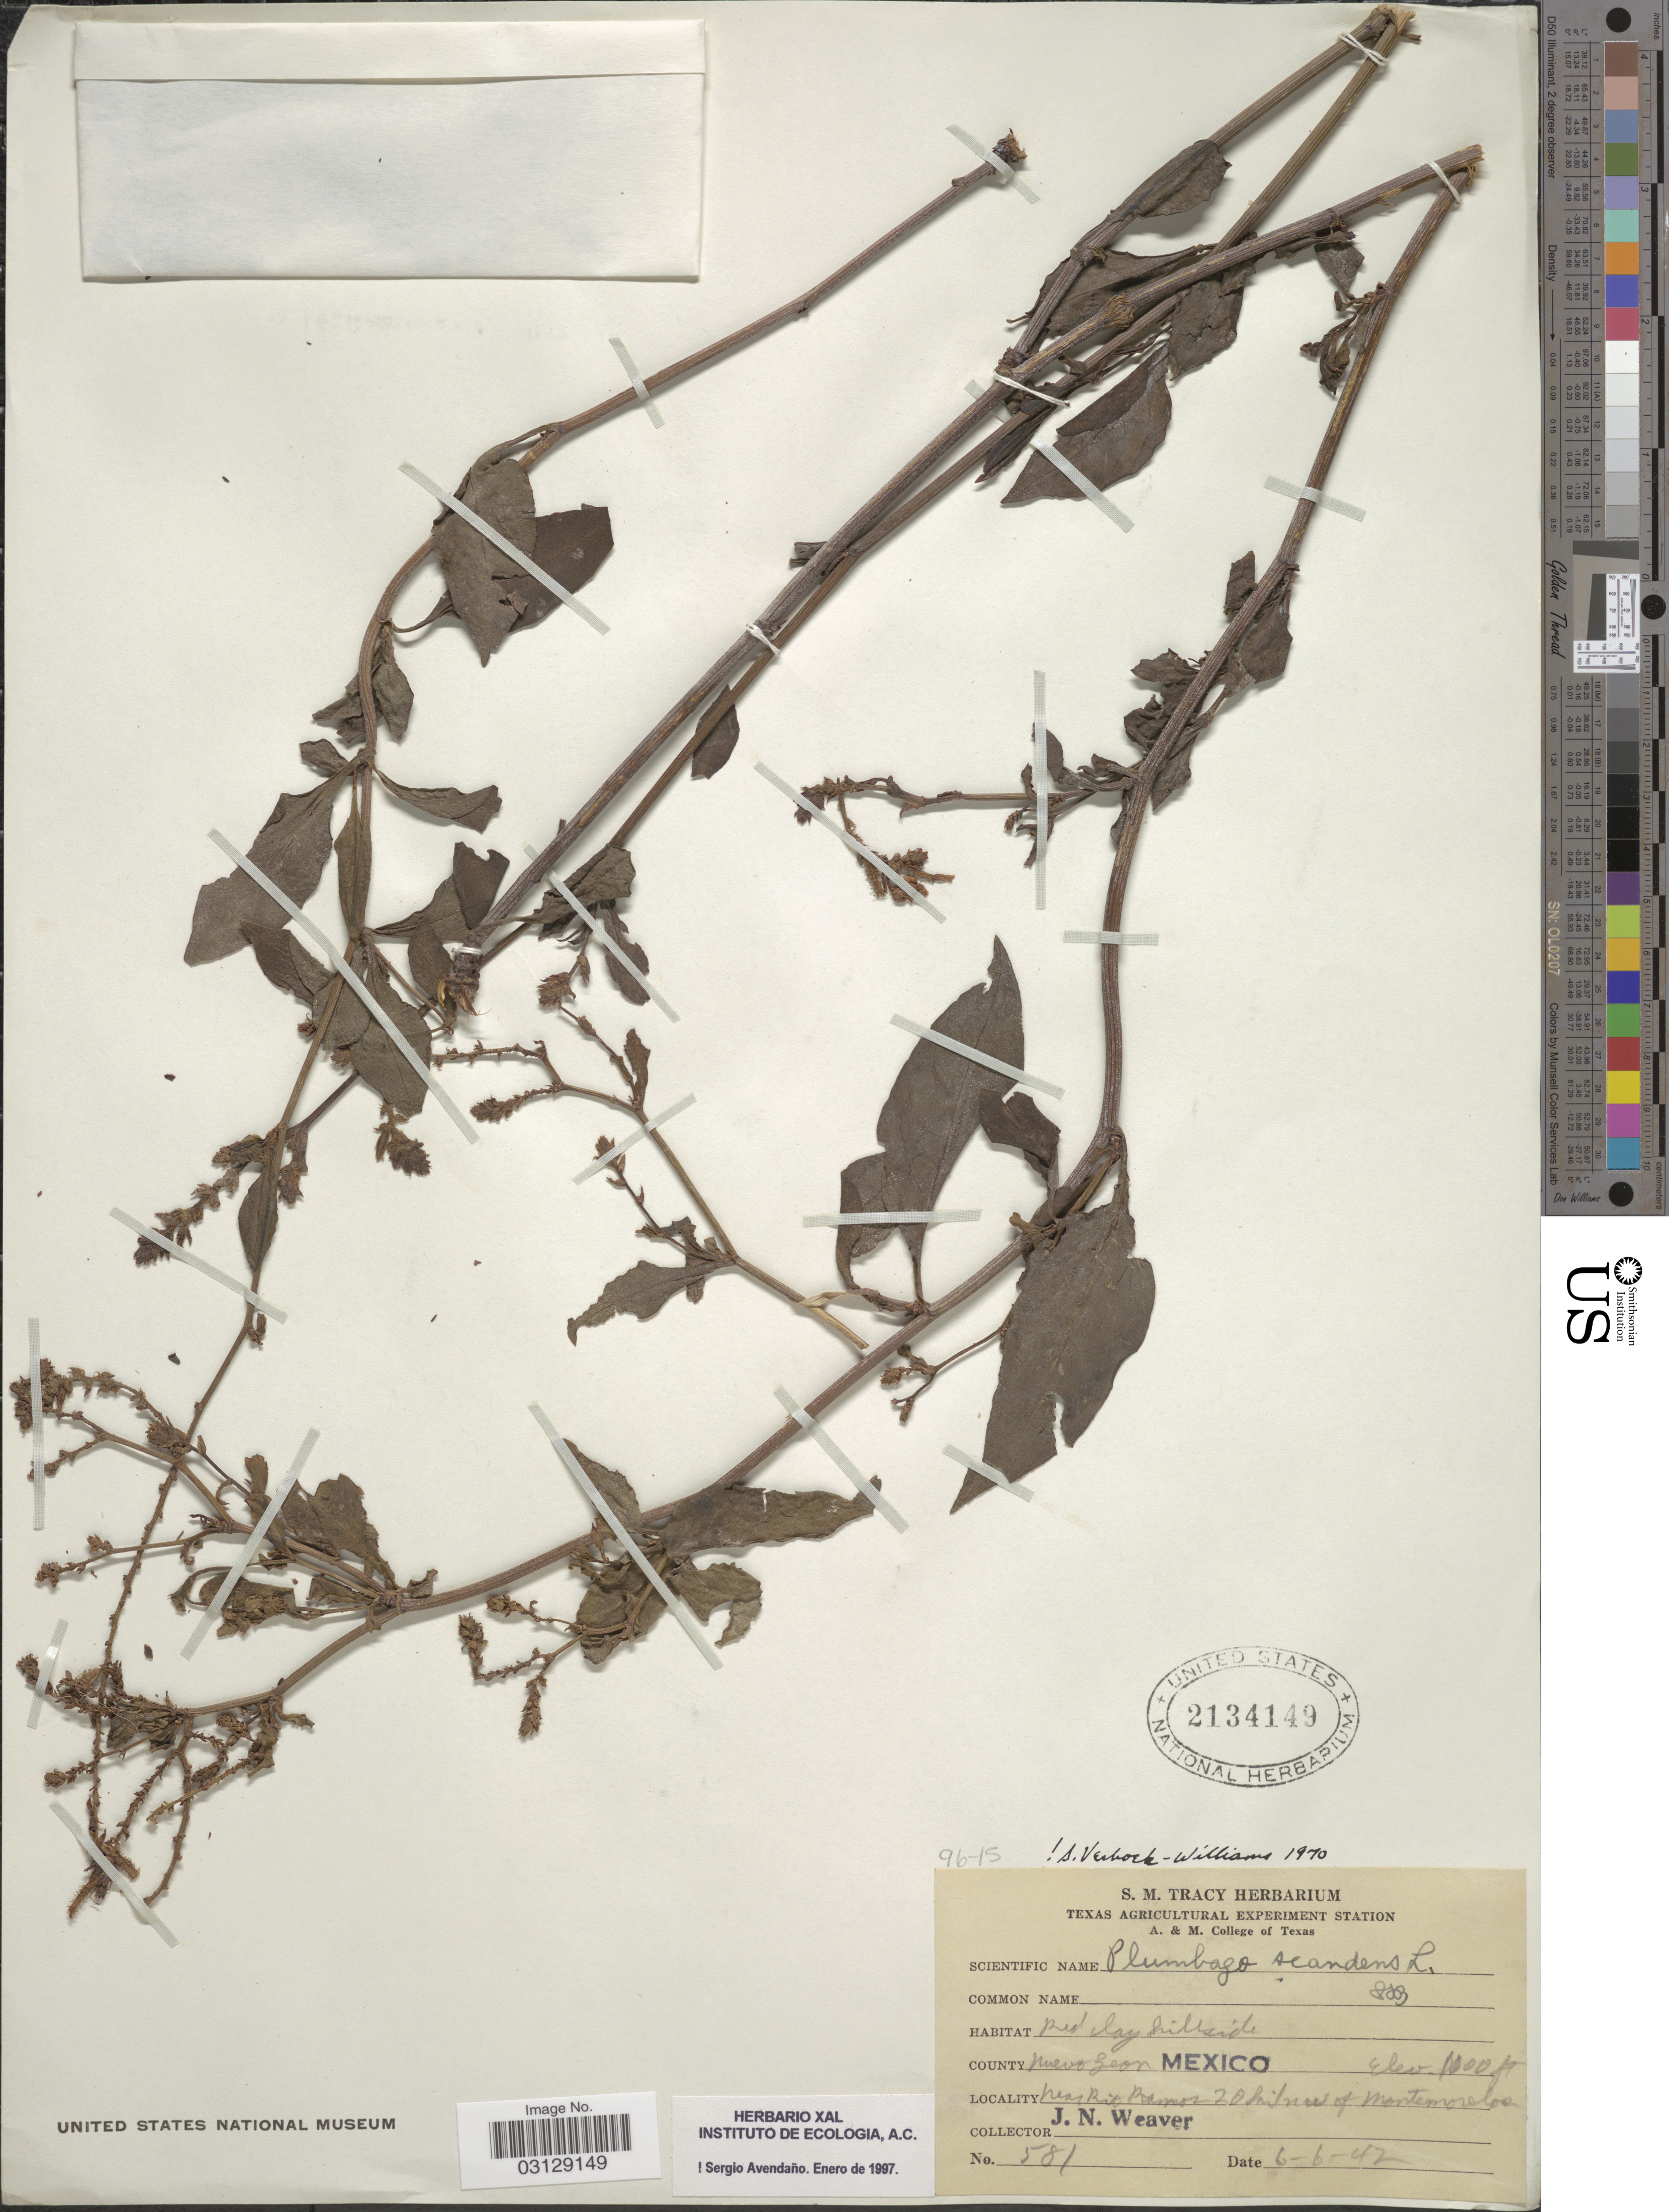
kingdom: Plantae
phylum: Tracheophyta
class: Magnoliopsida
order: Caryophyllales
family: Plumbaginaceae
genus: Plumbago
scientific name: Plumbago scandens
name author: L.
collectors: J. N. Weaver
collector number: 581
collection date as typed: Transcribed d/m/y: 6/6/42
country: Mexico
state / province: Nuevo León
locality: County Nuevo Leon. Near Rio Ramos 20 kil nw of Montemorelos.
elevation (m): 305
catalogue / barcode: US 2134149